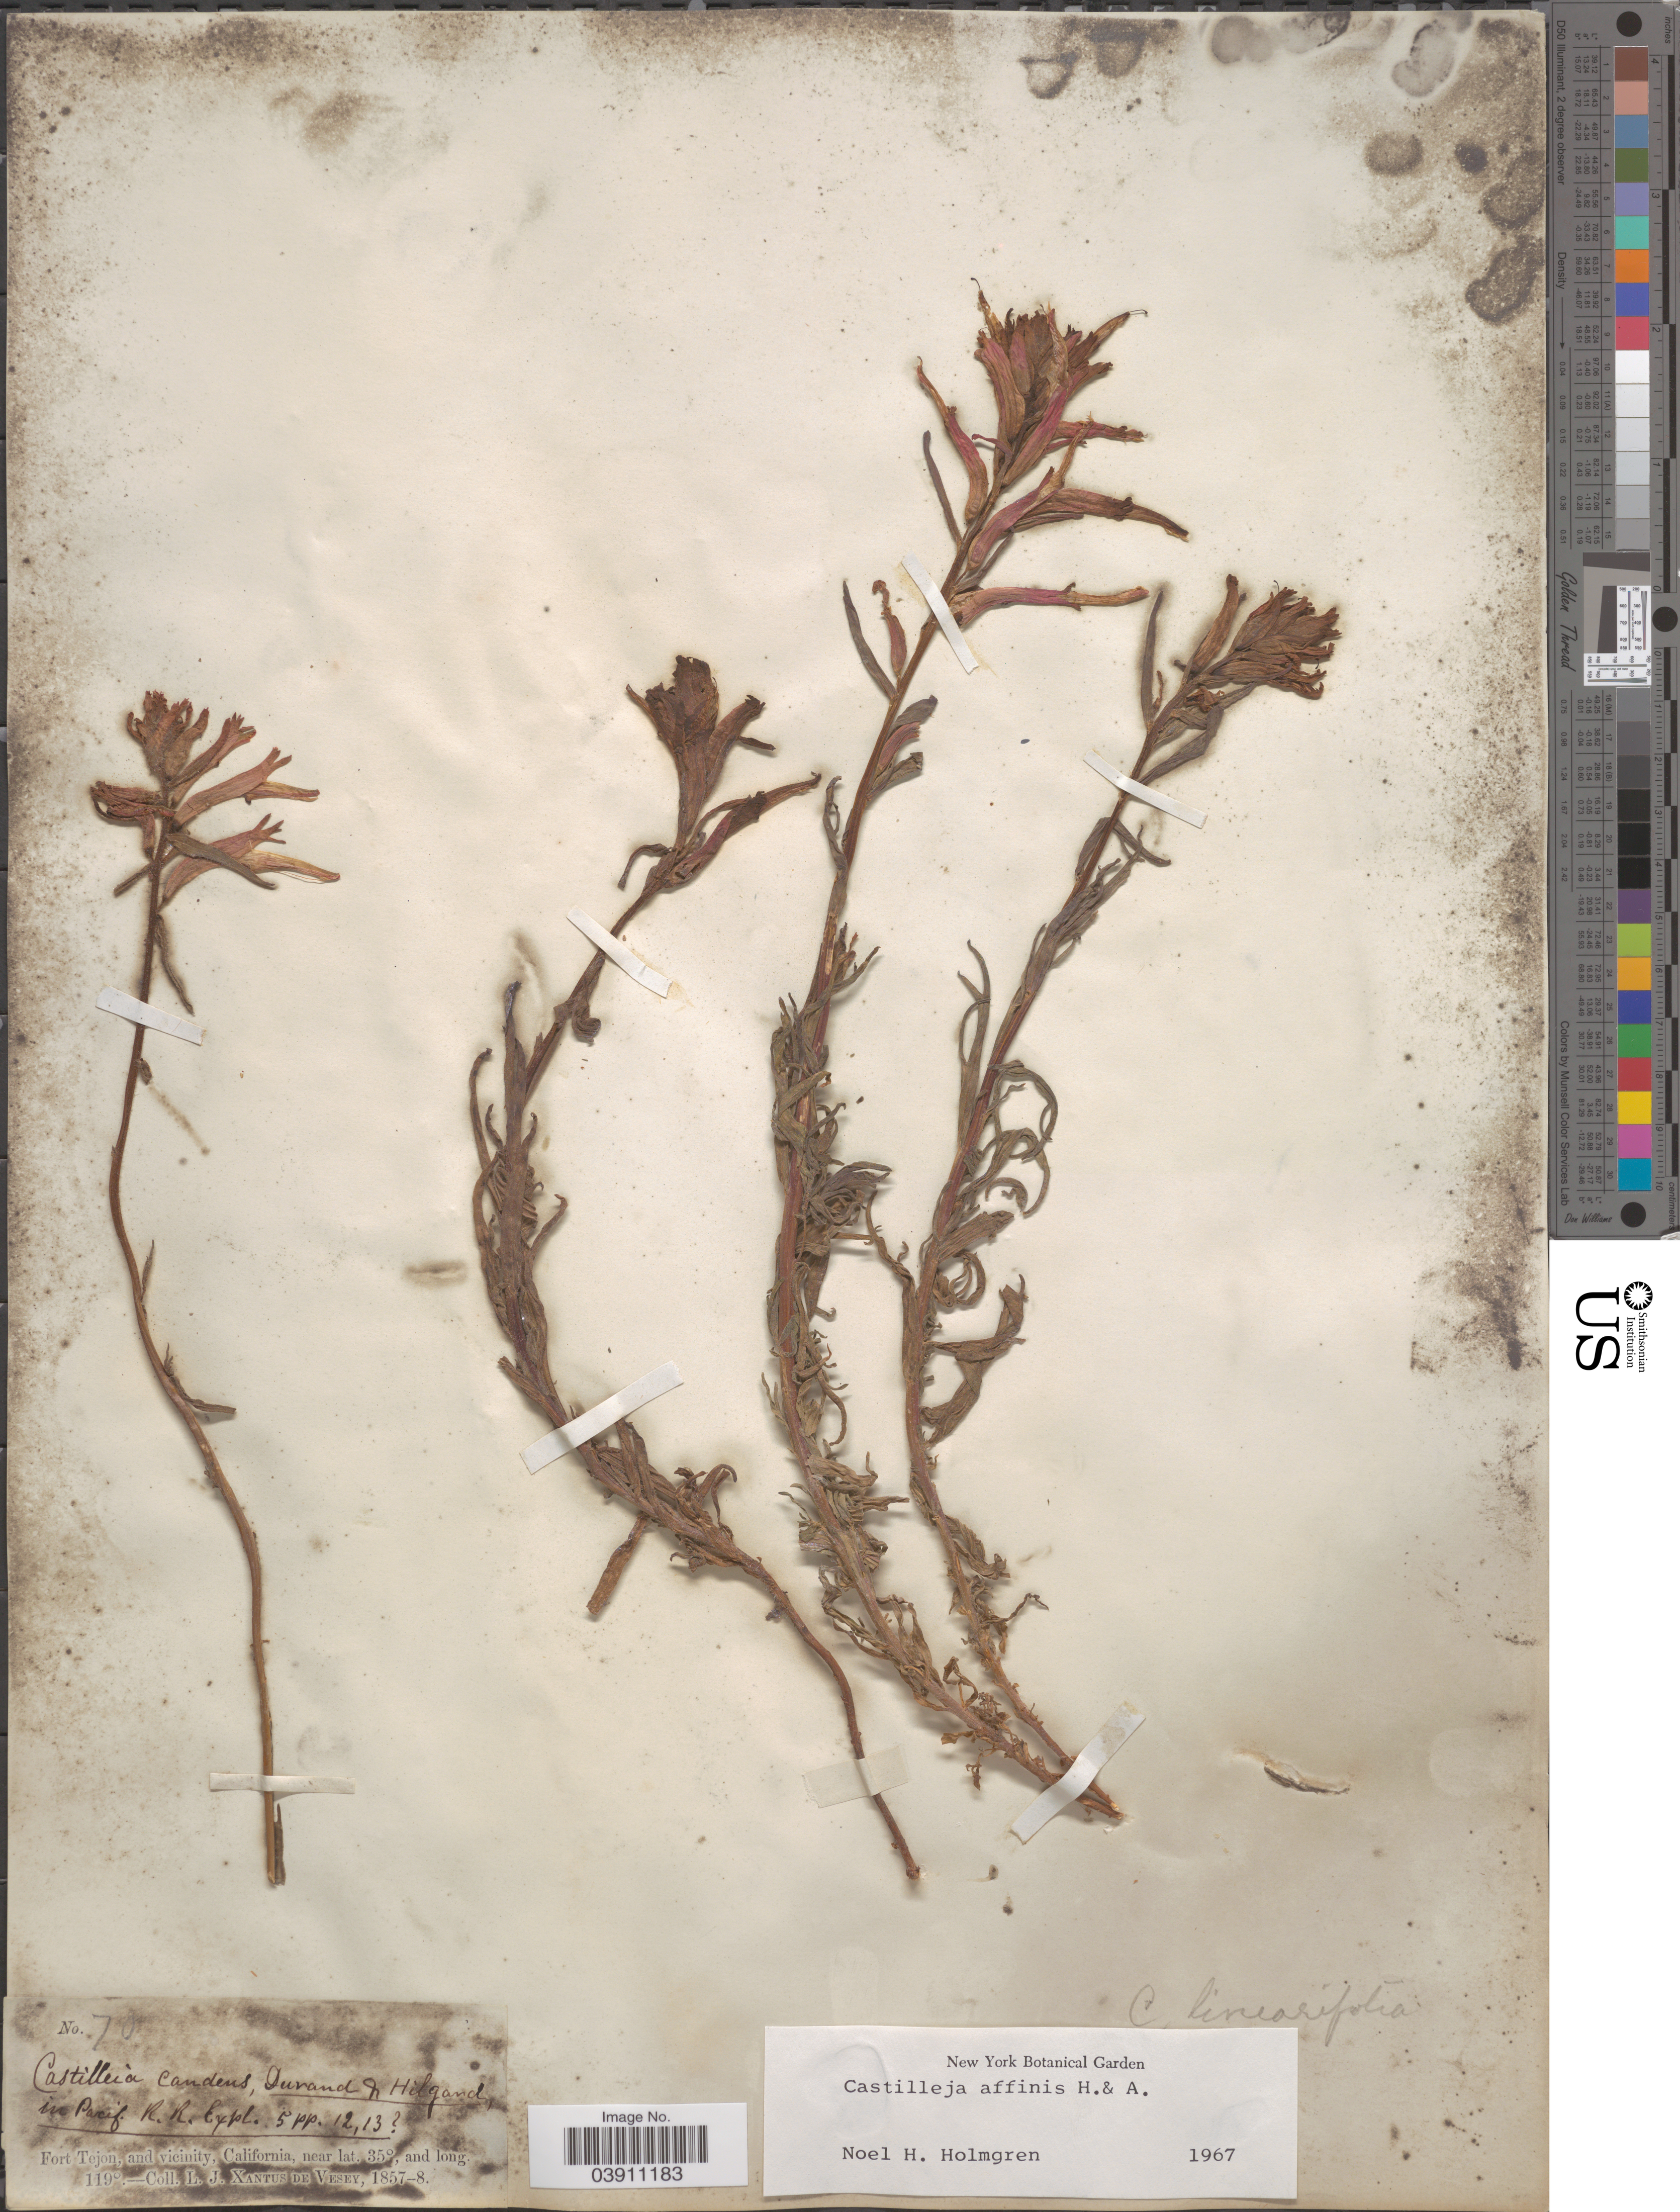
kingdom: Plantae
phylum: Tracheophyta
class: Magnoliopsida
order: Lamiales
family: Orobanchaceae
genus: Castilleja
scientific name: Castilleja affinis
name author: Hook. & Arn.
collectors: L. Xantus de Vesey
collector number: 70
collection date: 1857/1858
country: United States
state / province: California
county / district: Kern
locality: Fort Tejon, and vicinity.